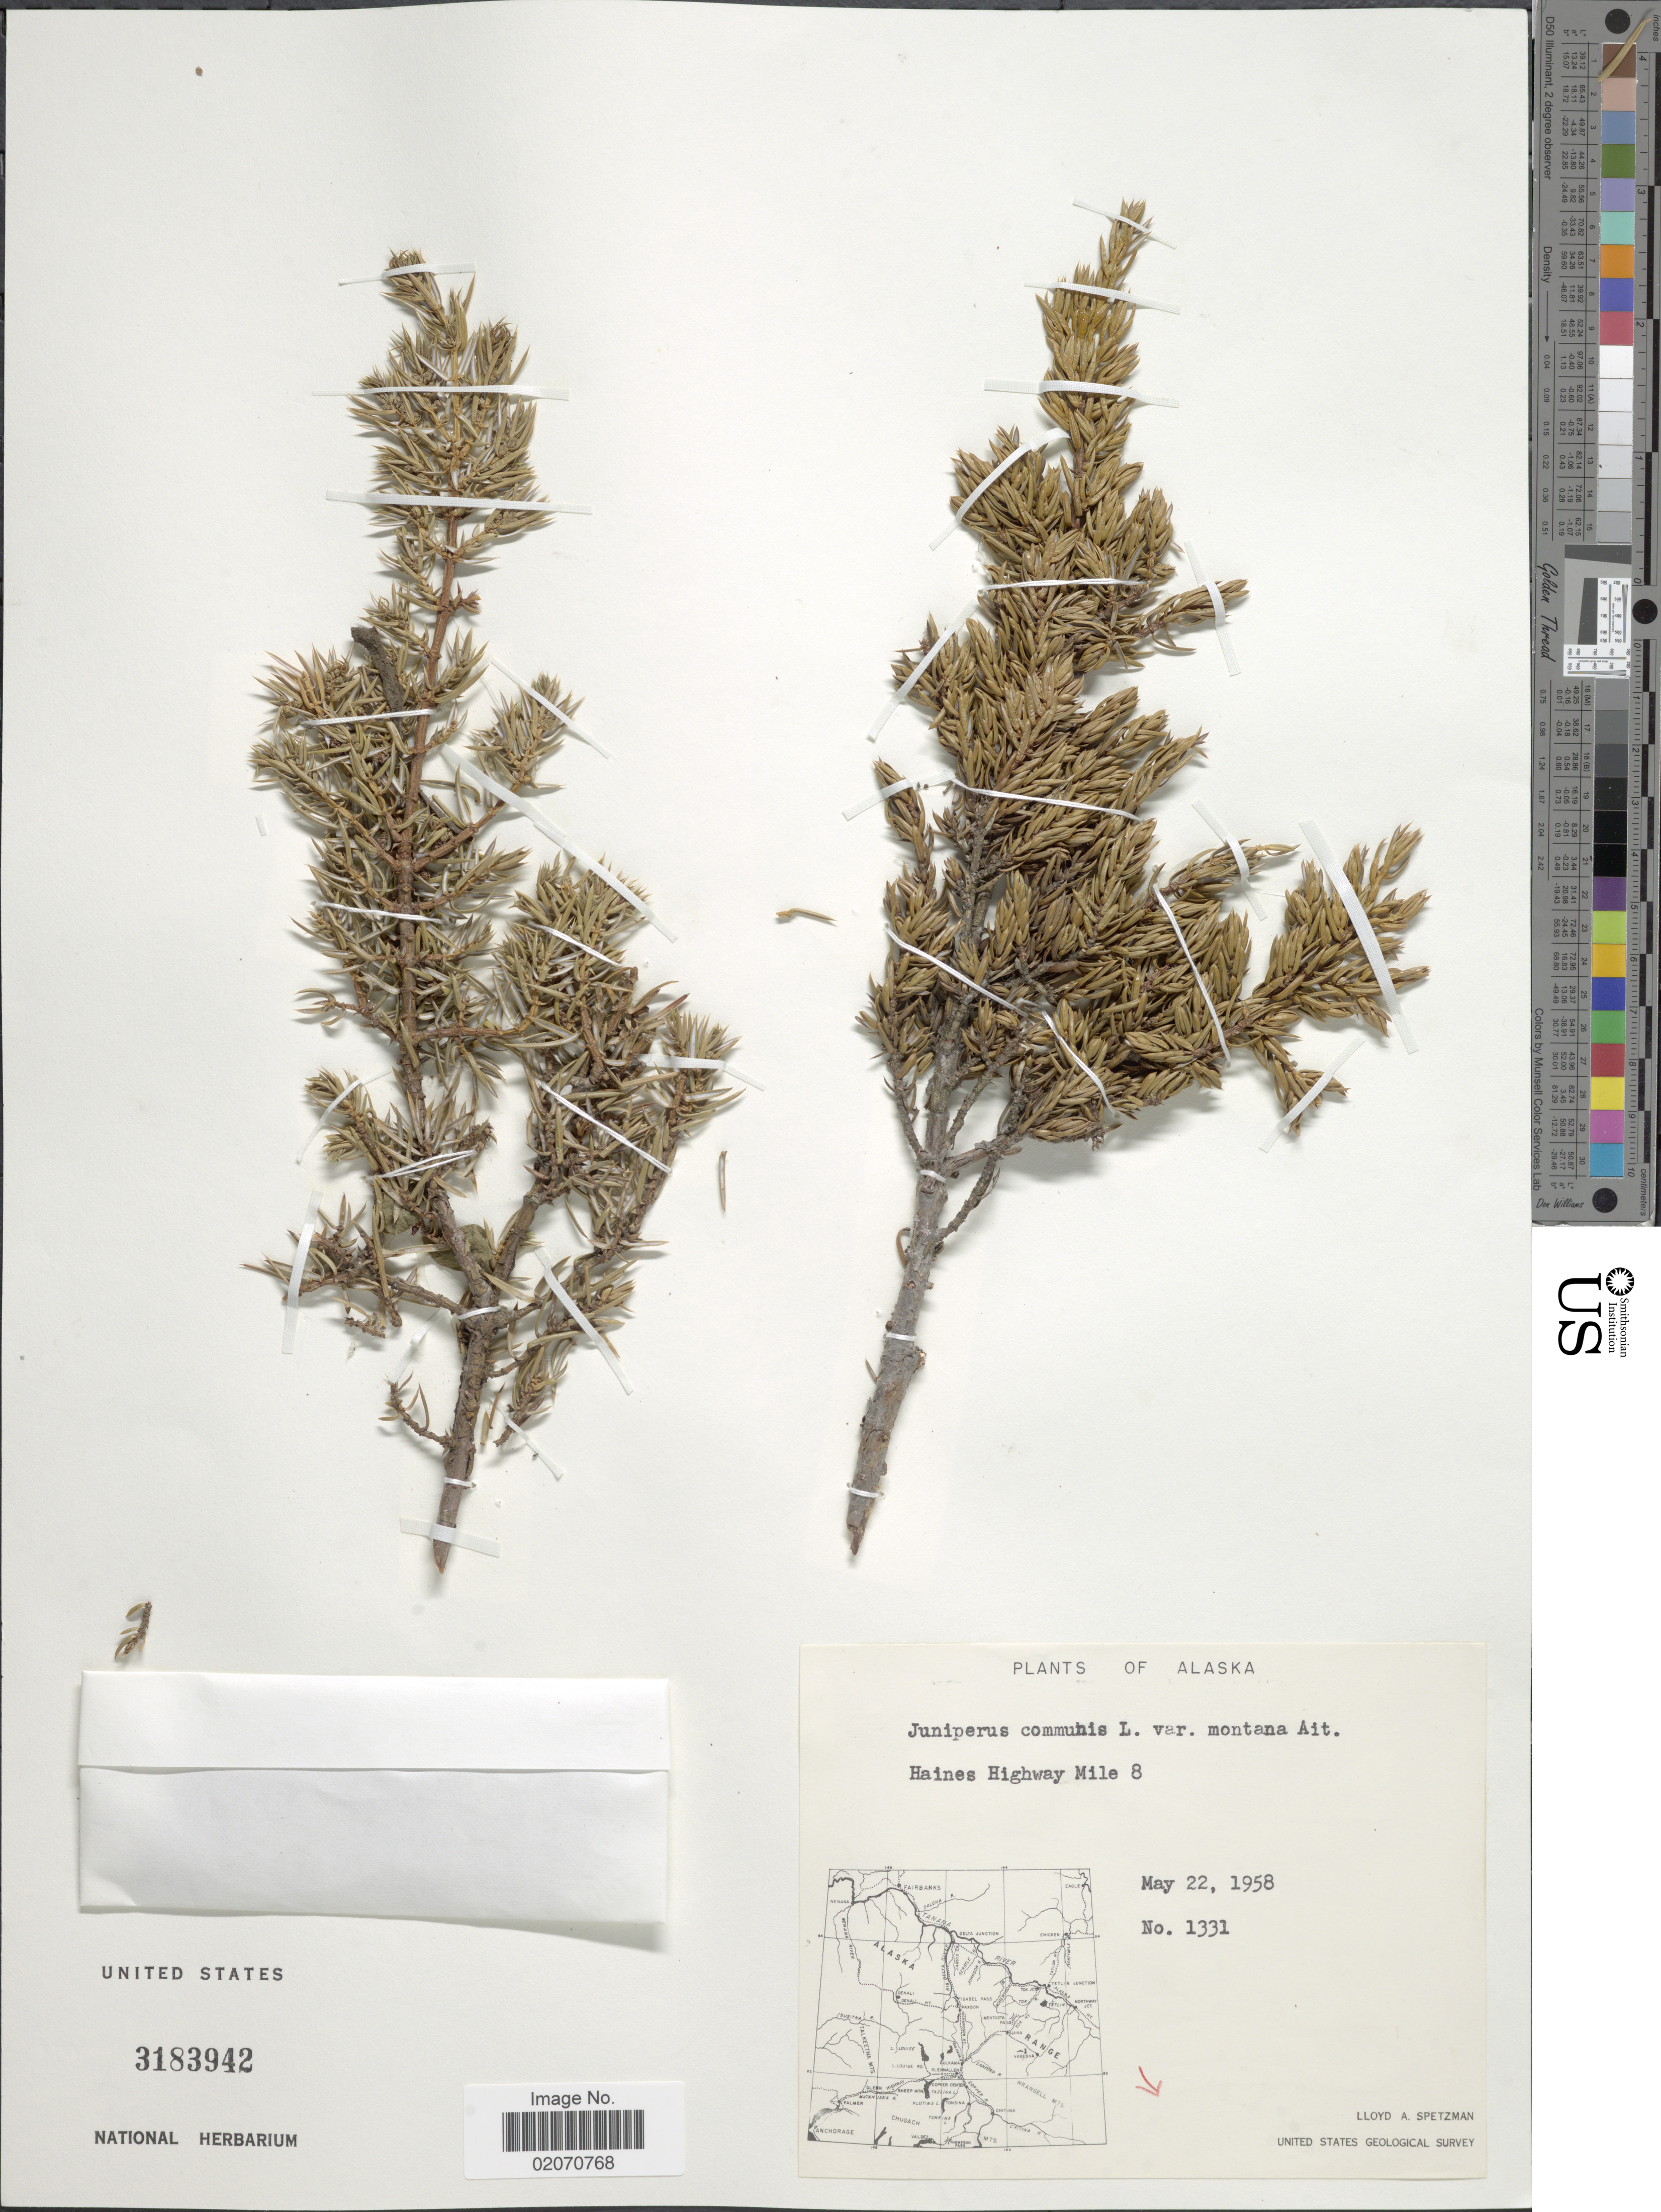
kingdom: Plantae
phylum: Tracheophyta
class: Pinopsida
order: Pinales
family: Cupressaceae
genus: Juniperus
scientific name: Juniperus communis subsp. nana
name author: (Willd.) Syme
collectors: L. Spetzman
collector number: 1331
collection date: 1958-05-22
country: United States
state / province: Alaska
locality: Haines Highway Mile 8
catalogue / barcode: US 3183942